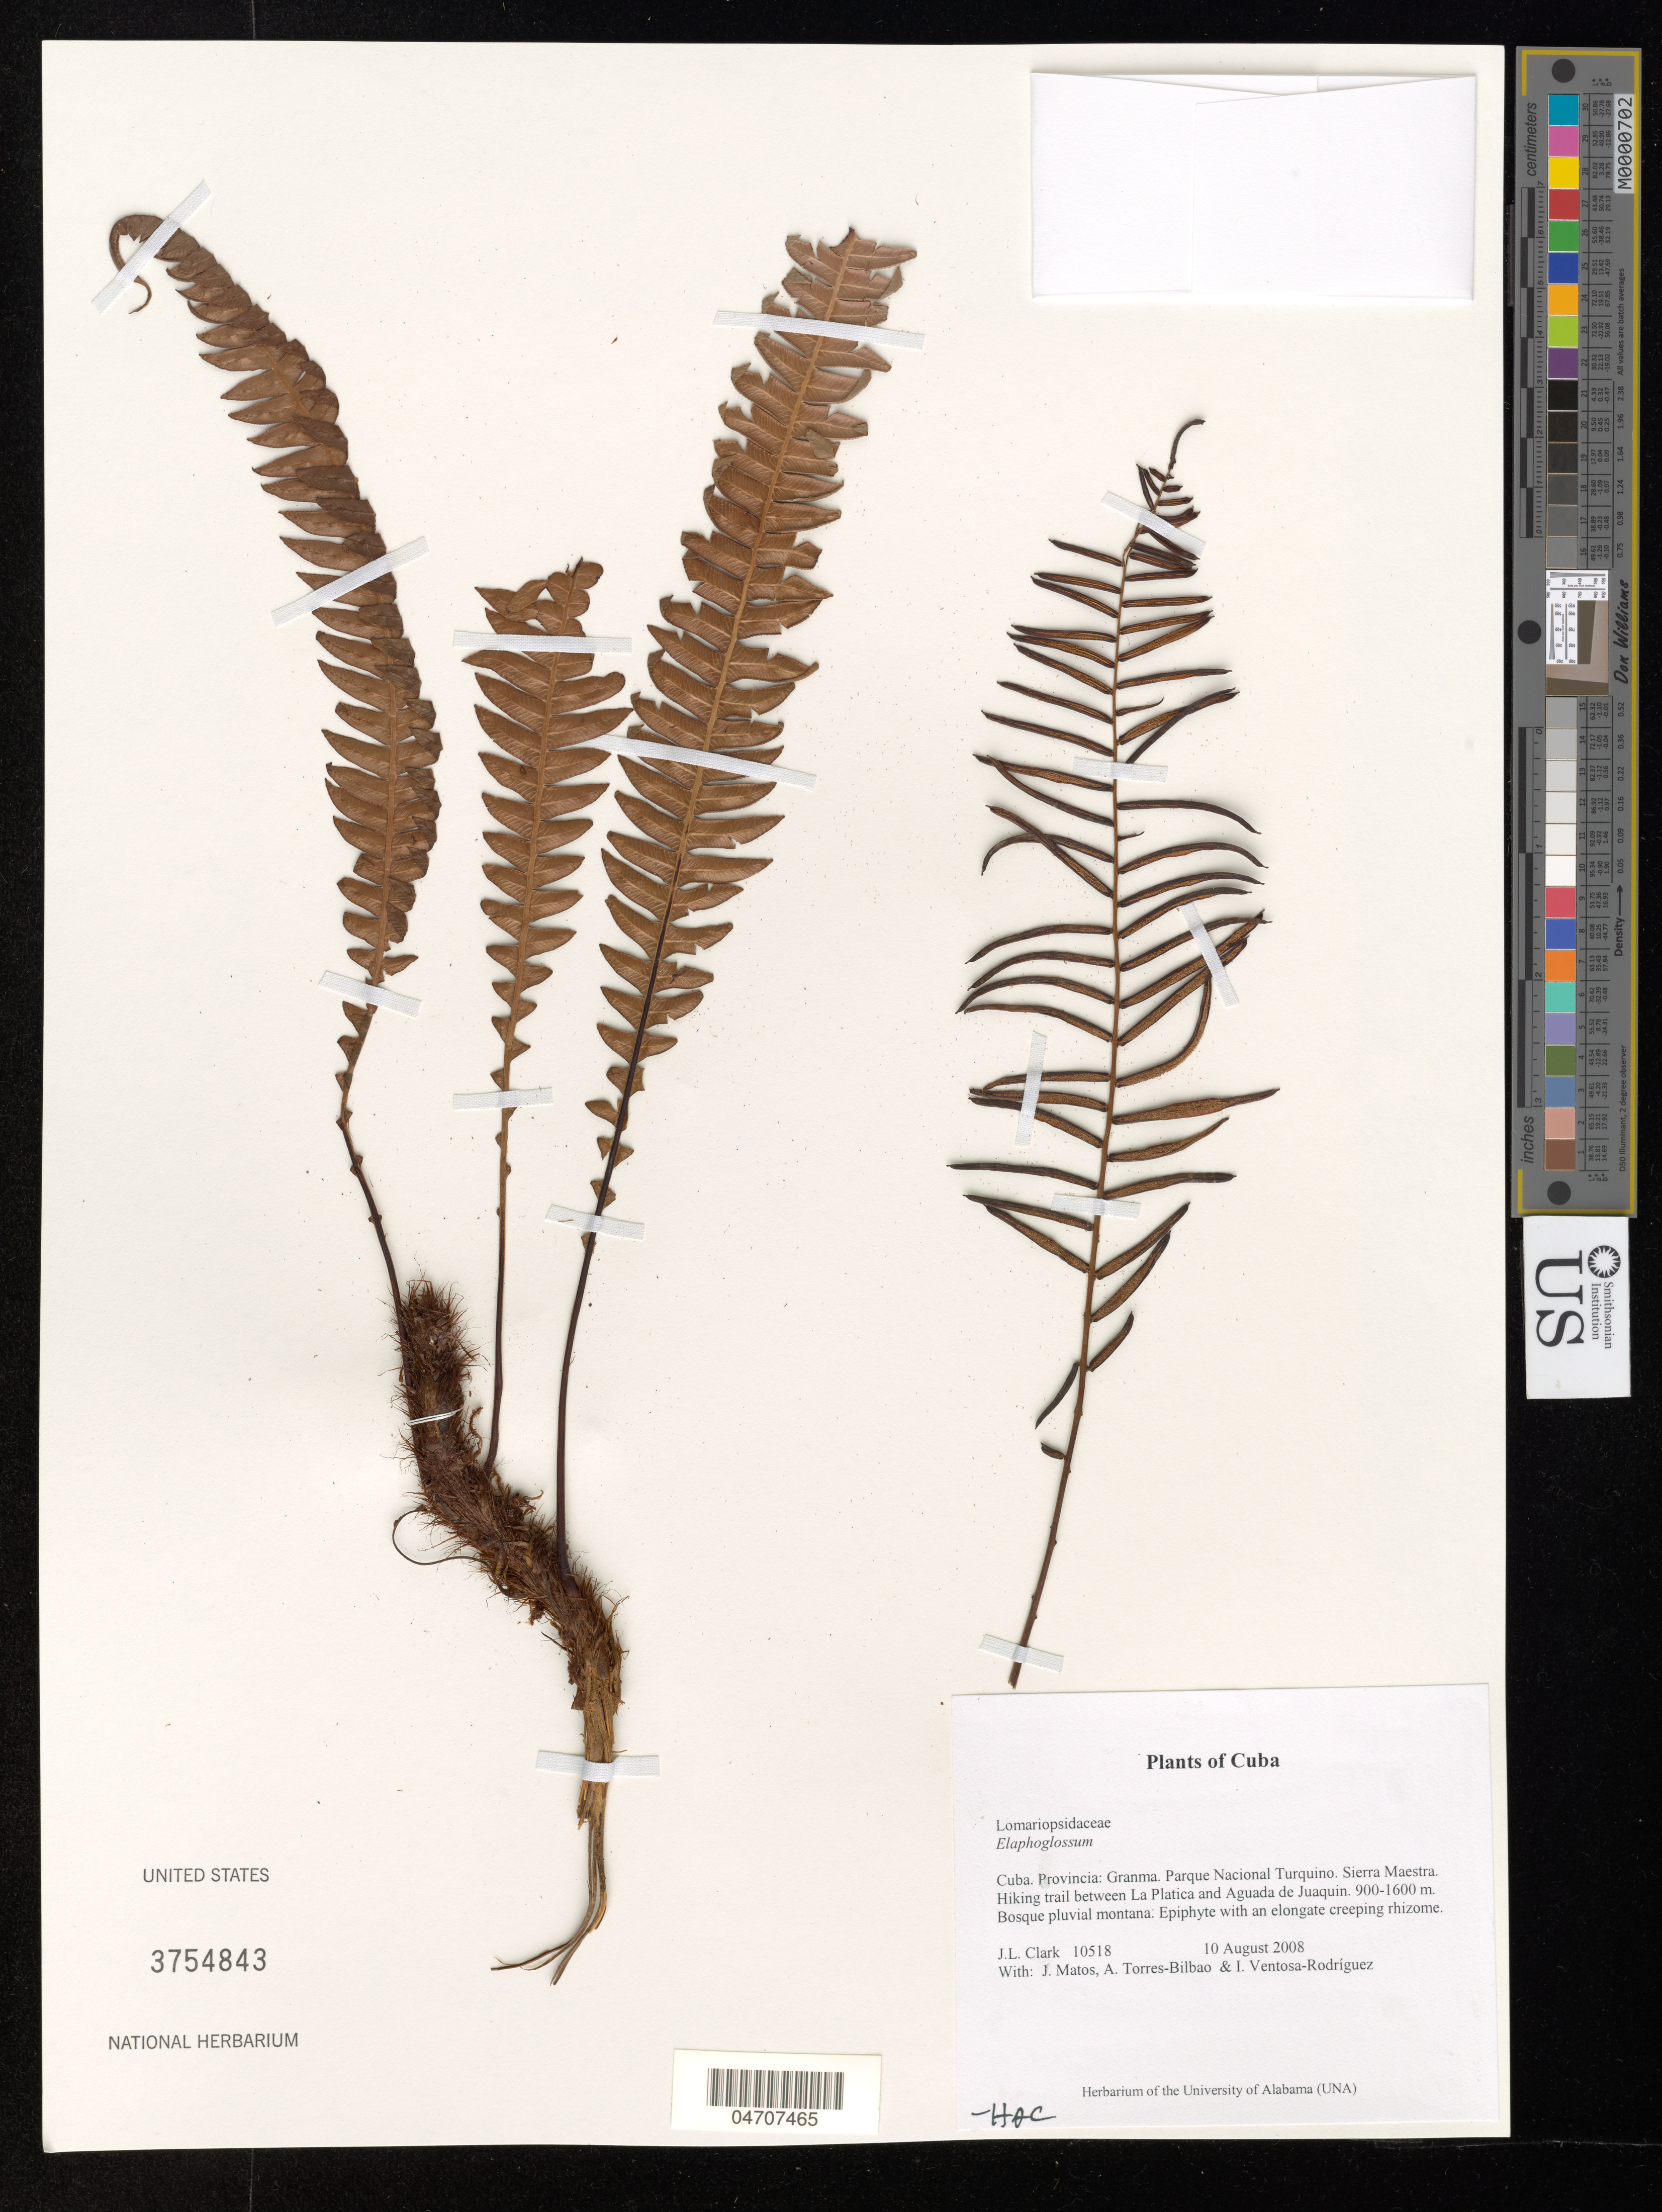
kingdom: Plantae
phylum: Tracheophyta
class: Polypodiopsida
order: Polypodiales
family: Dryopteridaceae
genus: Elaphoglossum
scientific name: Elaphoglossum sp.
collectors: J. L. Clark, J. Matos, A. Torres-Bilbao & A. Hewitt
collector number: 10518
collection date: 2008-08-10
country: Cuba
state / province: Granma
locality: Parque Nacional Turquino. Sierra Maestra. Hiking trail between La Platica and Aguada de Juaquin.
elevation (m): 900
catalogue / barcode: US 3754843